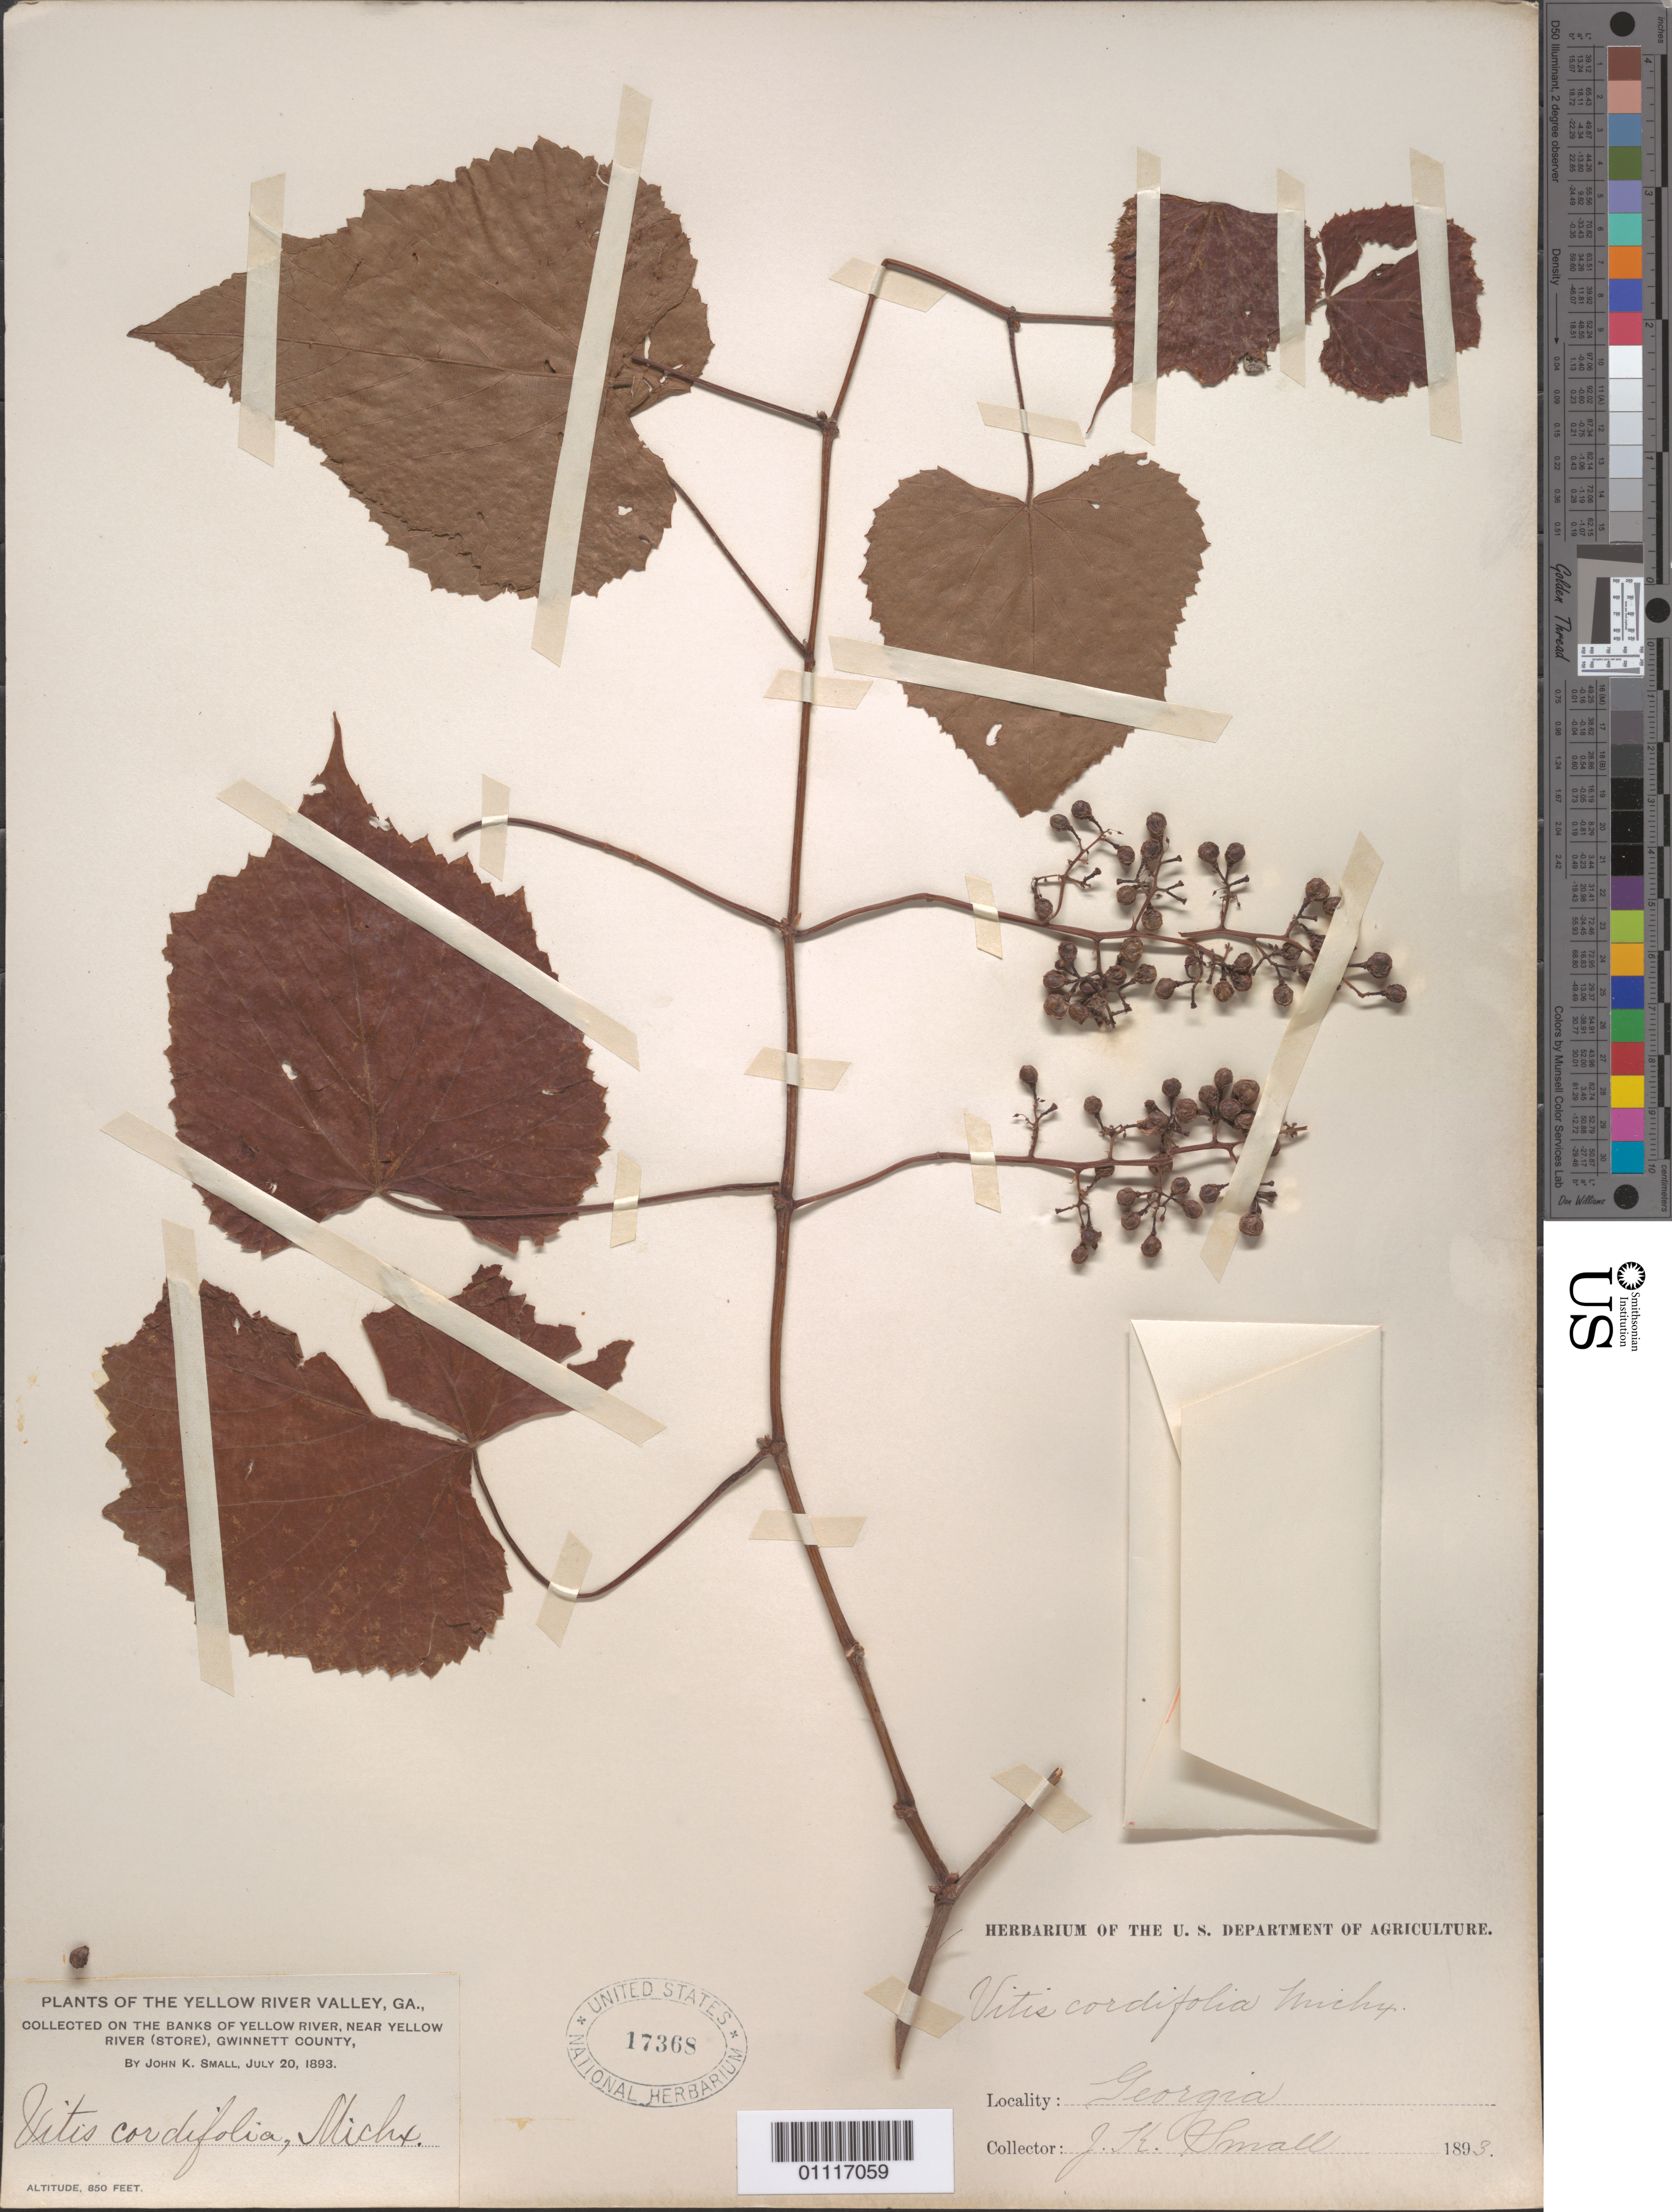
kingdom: Plantae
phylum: Tracheophyta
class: Magnoliopsida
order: Vitales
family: Vitaceae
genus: Vitis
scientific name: Vitis cordifolia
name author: Michx.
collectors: J. K. Small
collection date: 1893-07-20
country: United States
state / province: Georgia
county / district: Gwinnett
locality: on the Banks of Yellow River, near Yellow River (Store)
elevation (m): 259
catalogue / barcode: US 17368